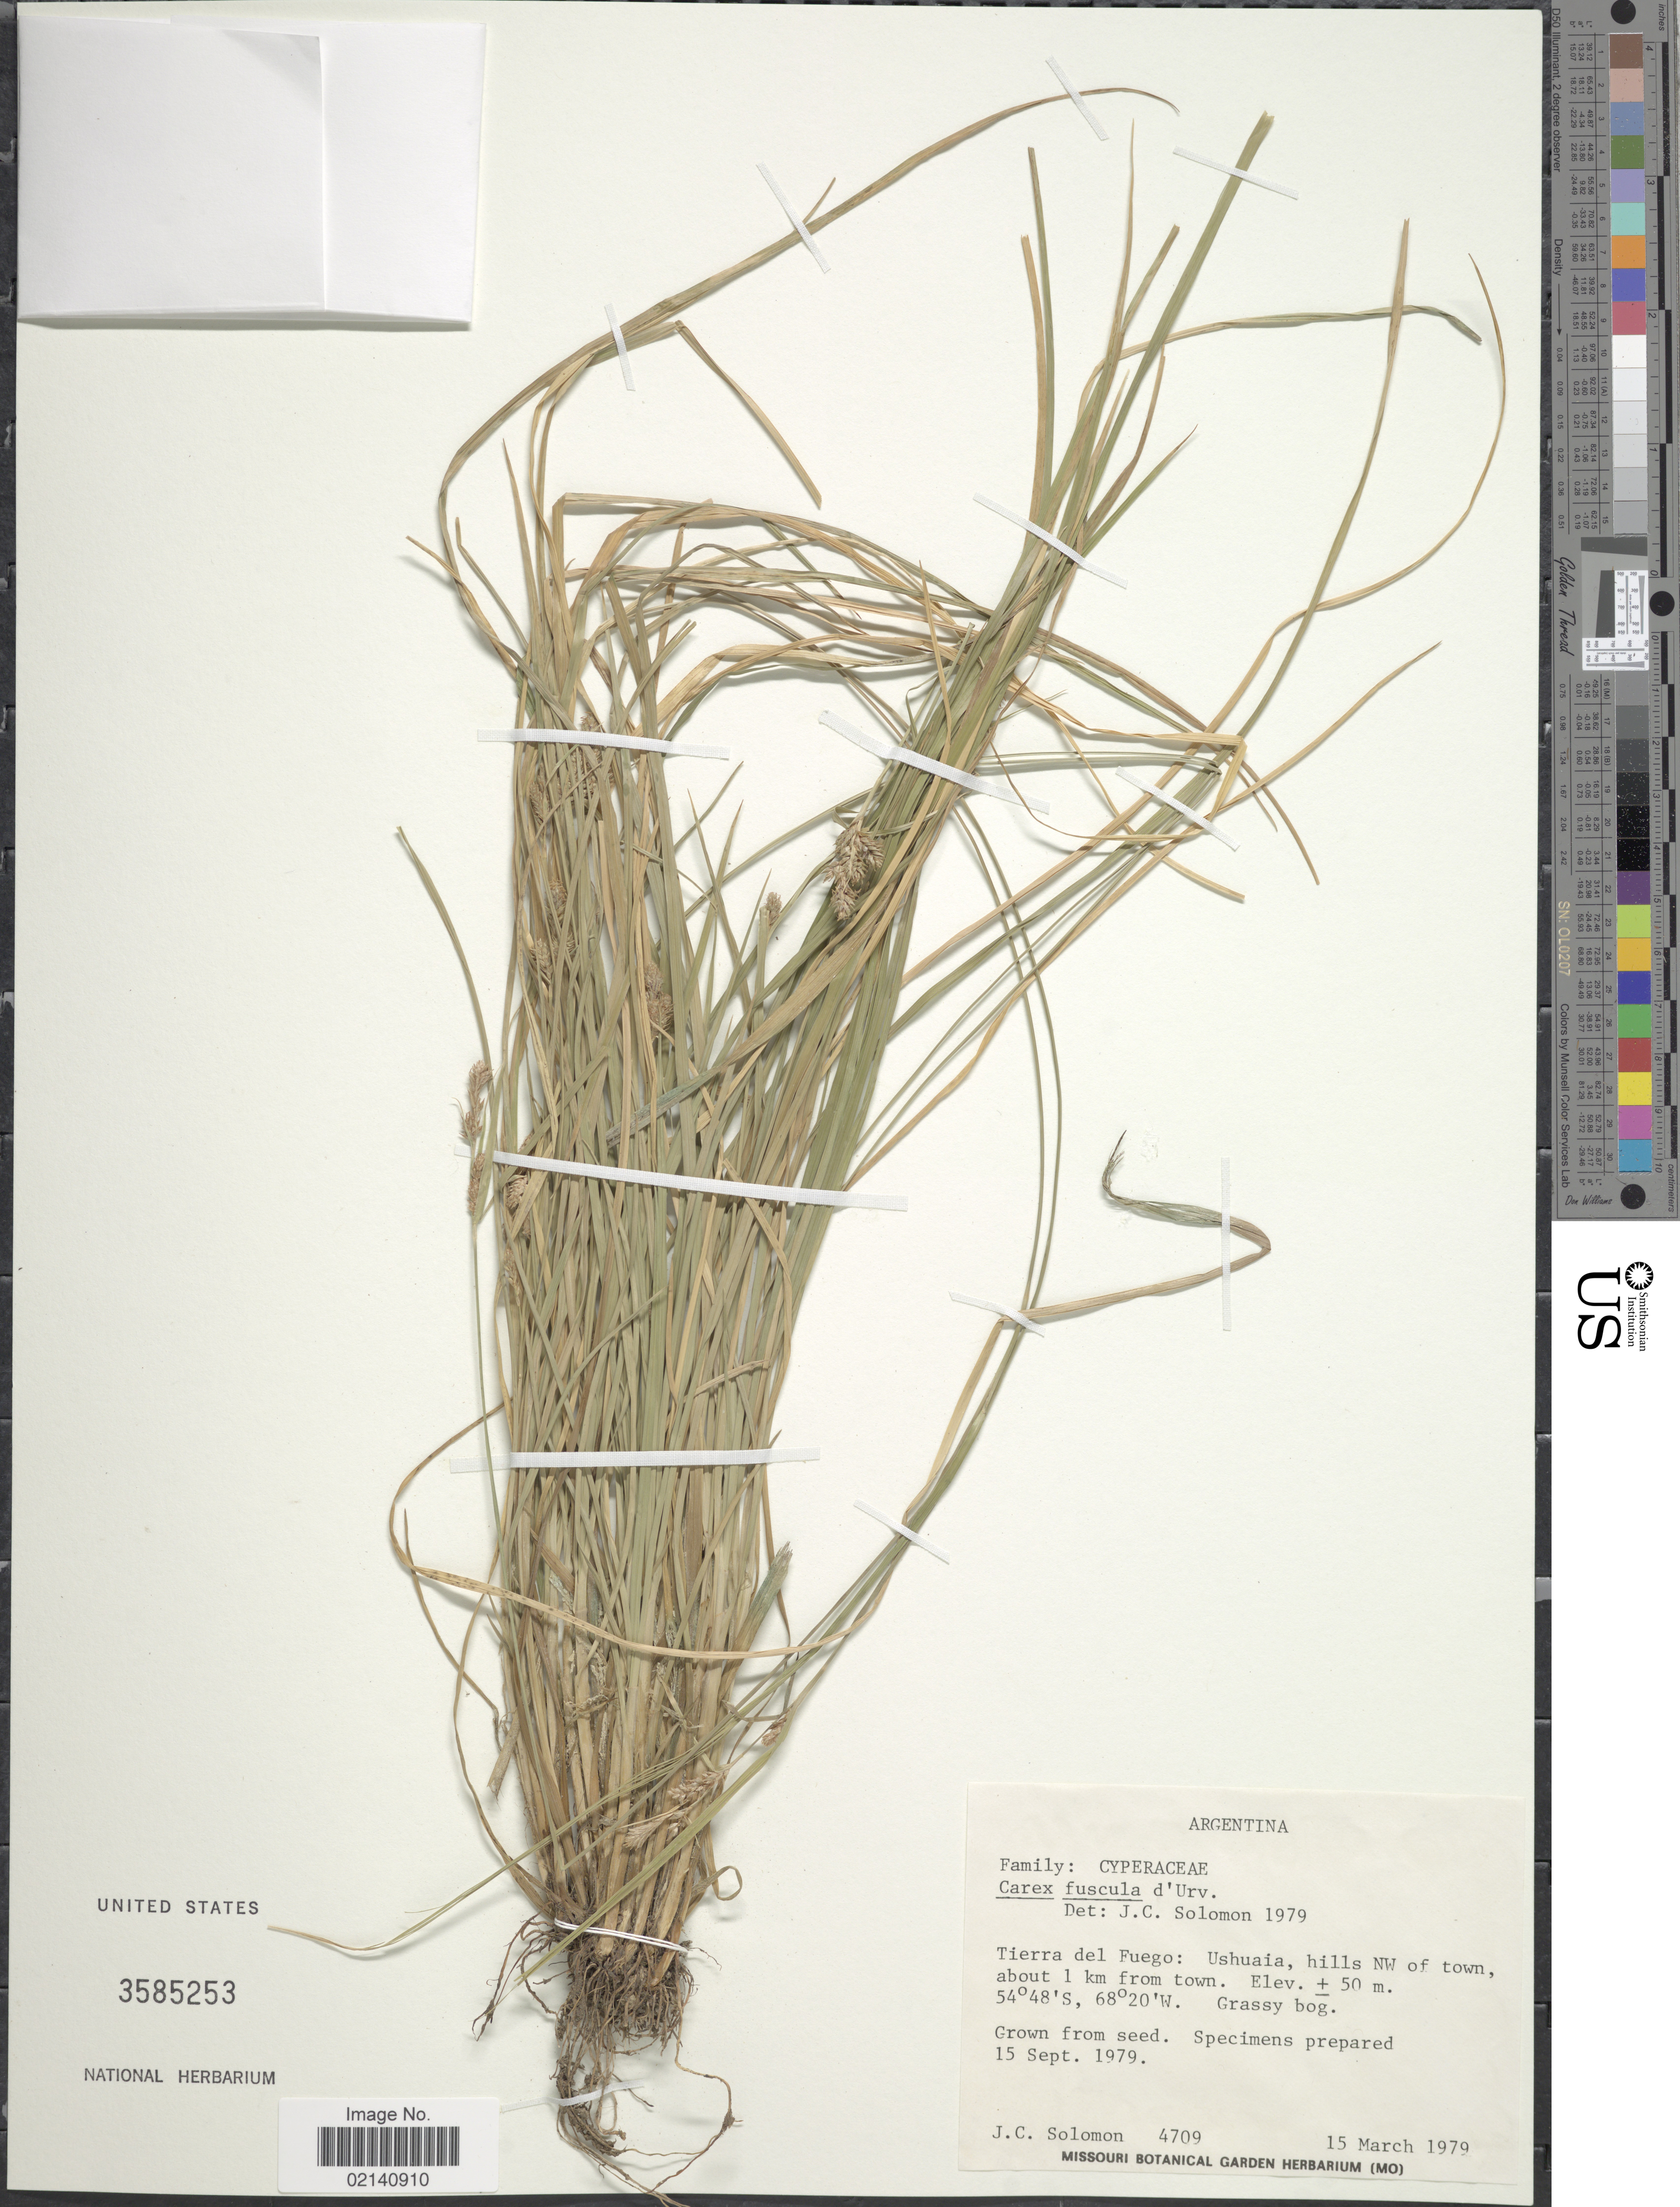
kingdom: Plantae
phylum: Tracheophyta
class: Liliopsida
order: Poales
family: Cyperaceae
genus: Carex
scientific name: Carex fuscula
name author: d'Urv.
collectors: J. C. Solomon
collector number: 4709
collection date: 1979-03-15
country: Argentina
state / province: Tierra del Fuego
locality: Ushuaia, hills NW of town about 1 km from town, grassy bog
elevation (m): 50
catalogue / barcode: US 3585253